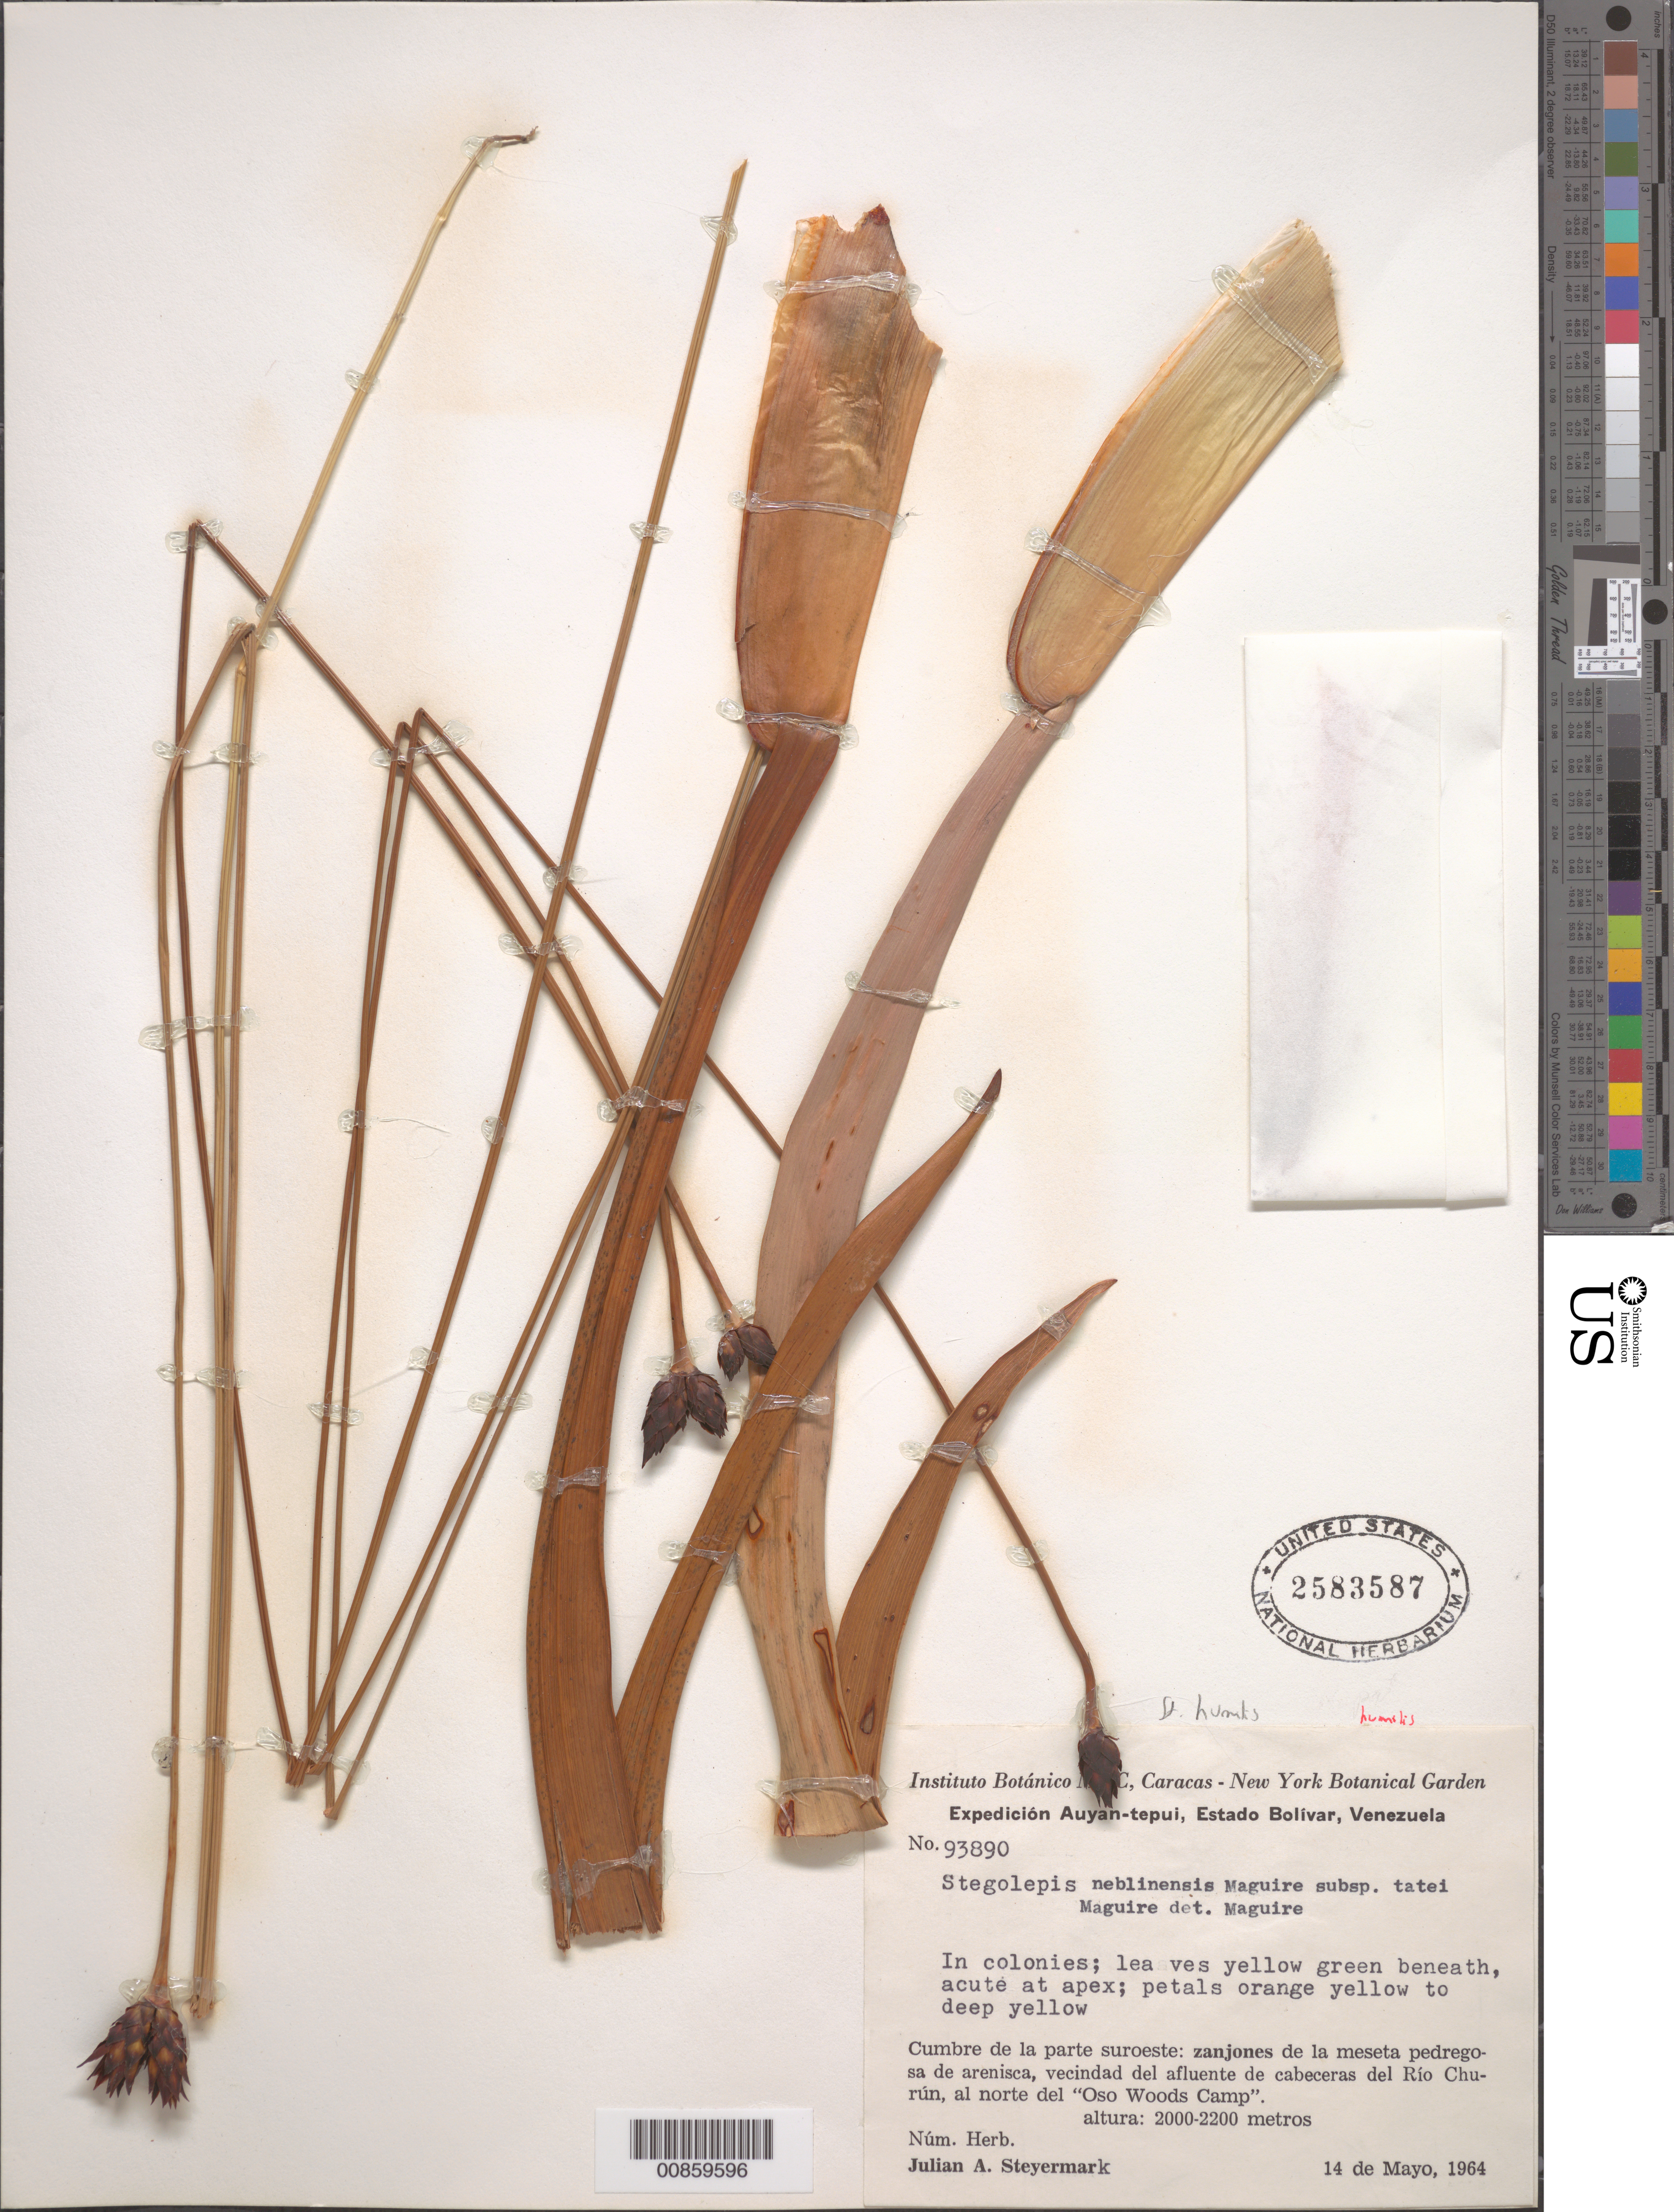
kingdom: Plantae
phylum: Tracheophyta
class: Liliopsida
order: Poales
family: Rapateaceae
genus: Stegolepis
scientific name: Stegolepis neblinensis subsp. tatei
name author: Maguire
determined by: Maguire, Bassett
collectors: J. Steyermark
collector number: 93890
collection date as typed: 14-May-64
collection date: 1964-05-14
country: Venezuela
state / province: Bolívar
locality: Auyan-tepuí, cumbre de la parte suroeste; vecinidad del afluente de cabeceras del Río Churún, al norte del "Oso Woods Camp"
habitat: Zanjones de la meseta pedregosa de arenisca.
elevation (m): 2000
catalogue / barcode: US 2583587